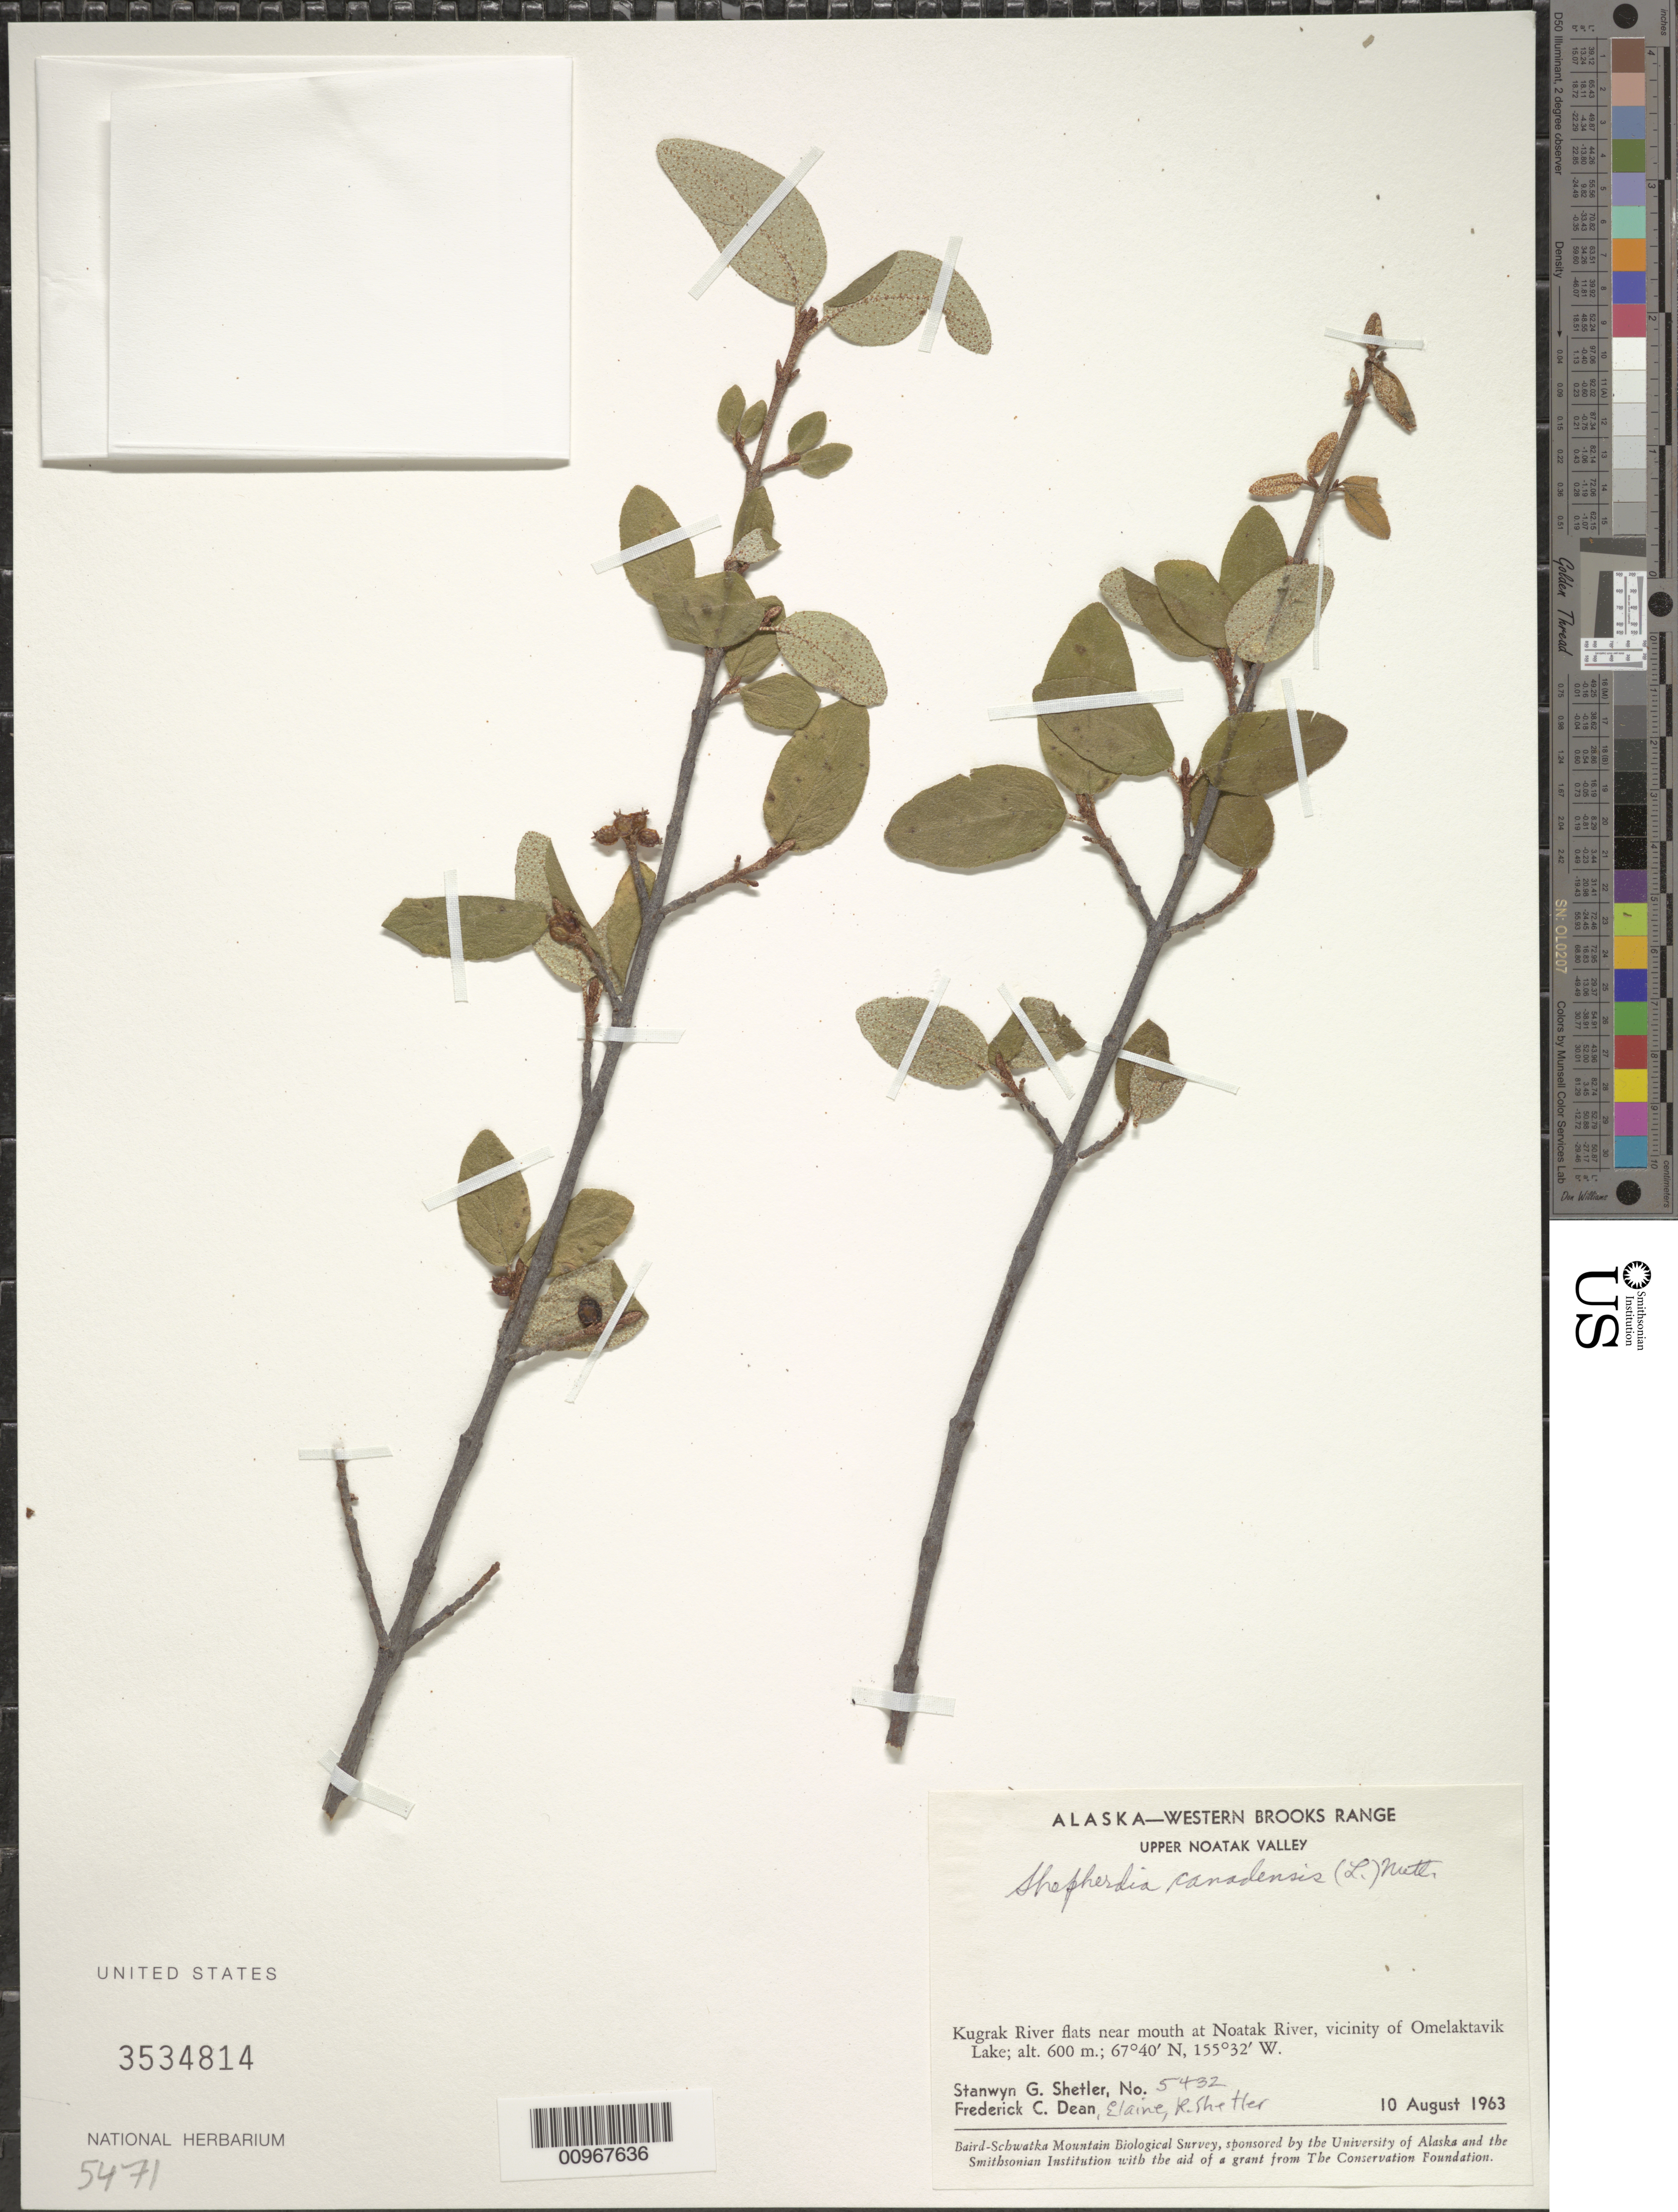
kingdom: Plantae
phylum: Tracheophyta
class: Magnoliopsida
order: Rosales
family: Elaeagnaceae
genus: Shepherdia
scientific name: Shepherdia canadensis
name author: (L.) Nutt.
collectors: S. Shetler, F. C. Dean & E. R. Shetler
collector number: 5432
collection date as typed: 10 Aug 1963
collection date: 1963-08-10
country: United States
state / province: Alaska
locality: Kugrak River flats near mouth at Noatak River, vicinity of Omelaktavik Lake. Western Brooks Range, Upper Noatak Valley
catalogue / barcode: US 3534814